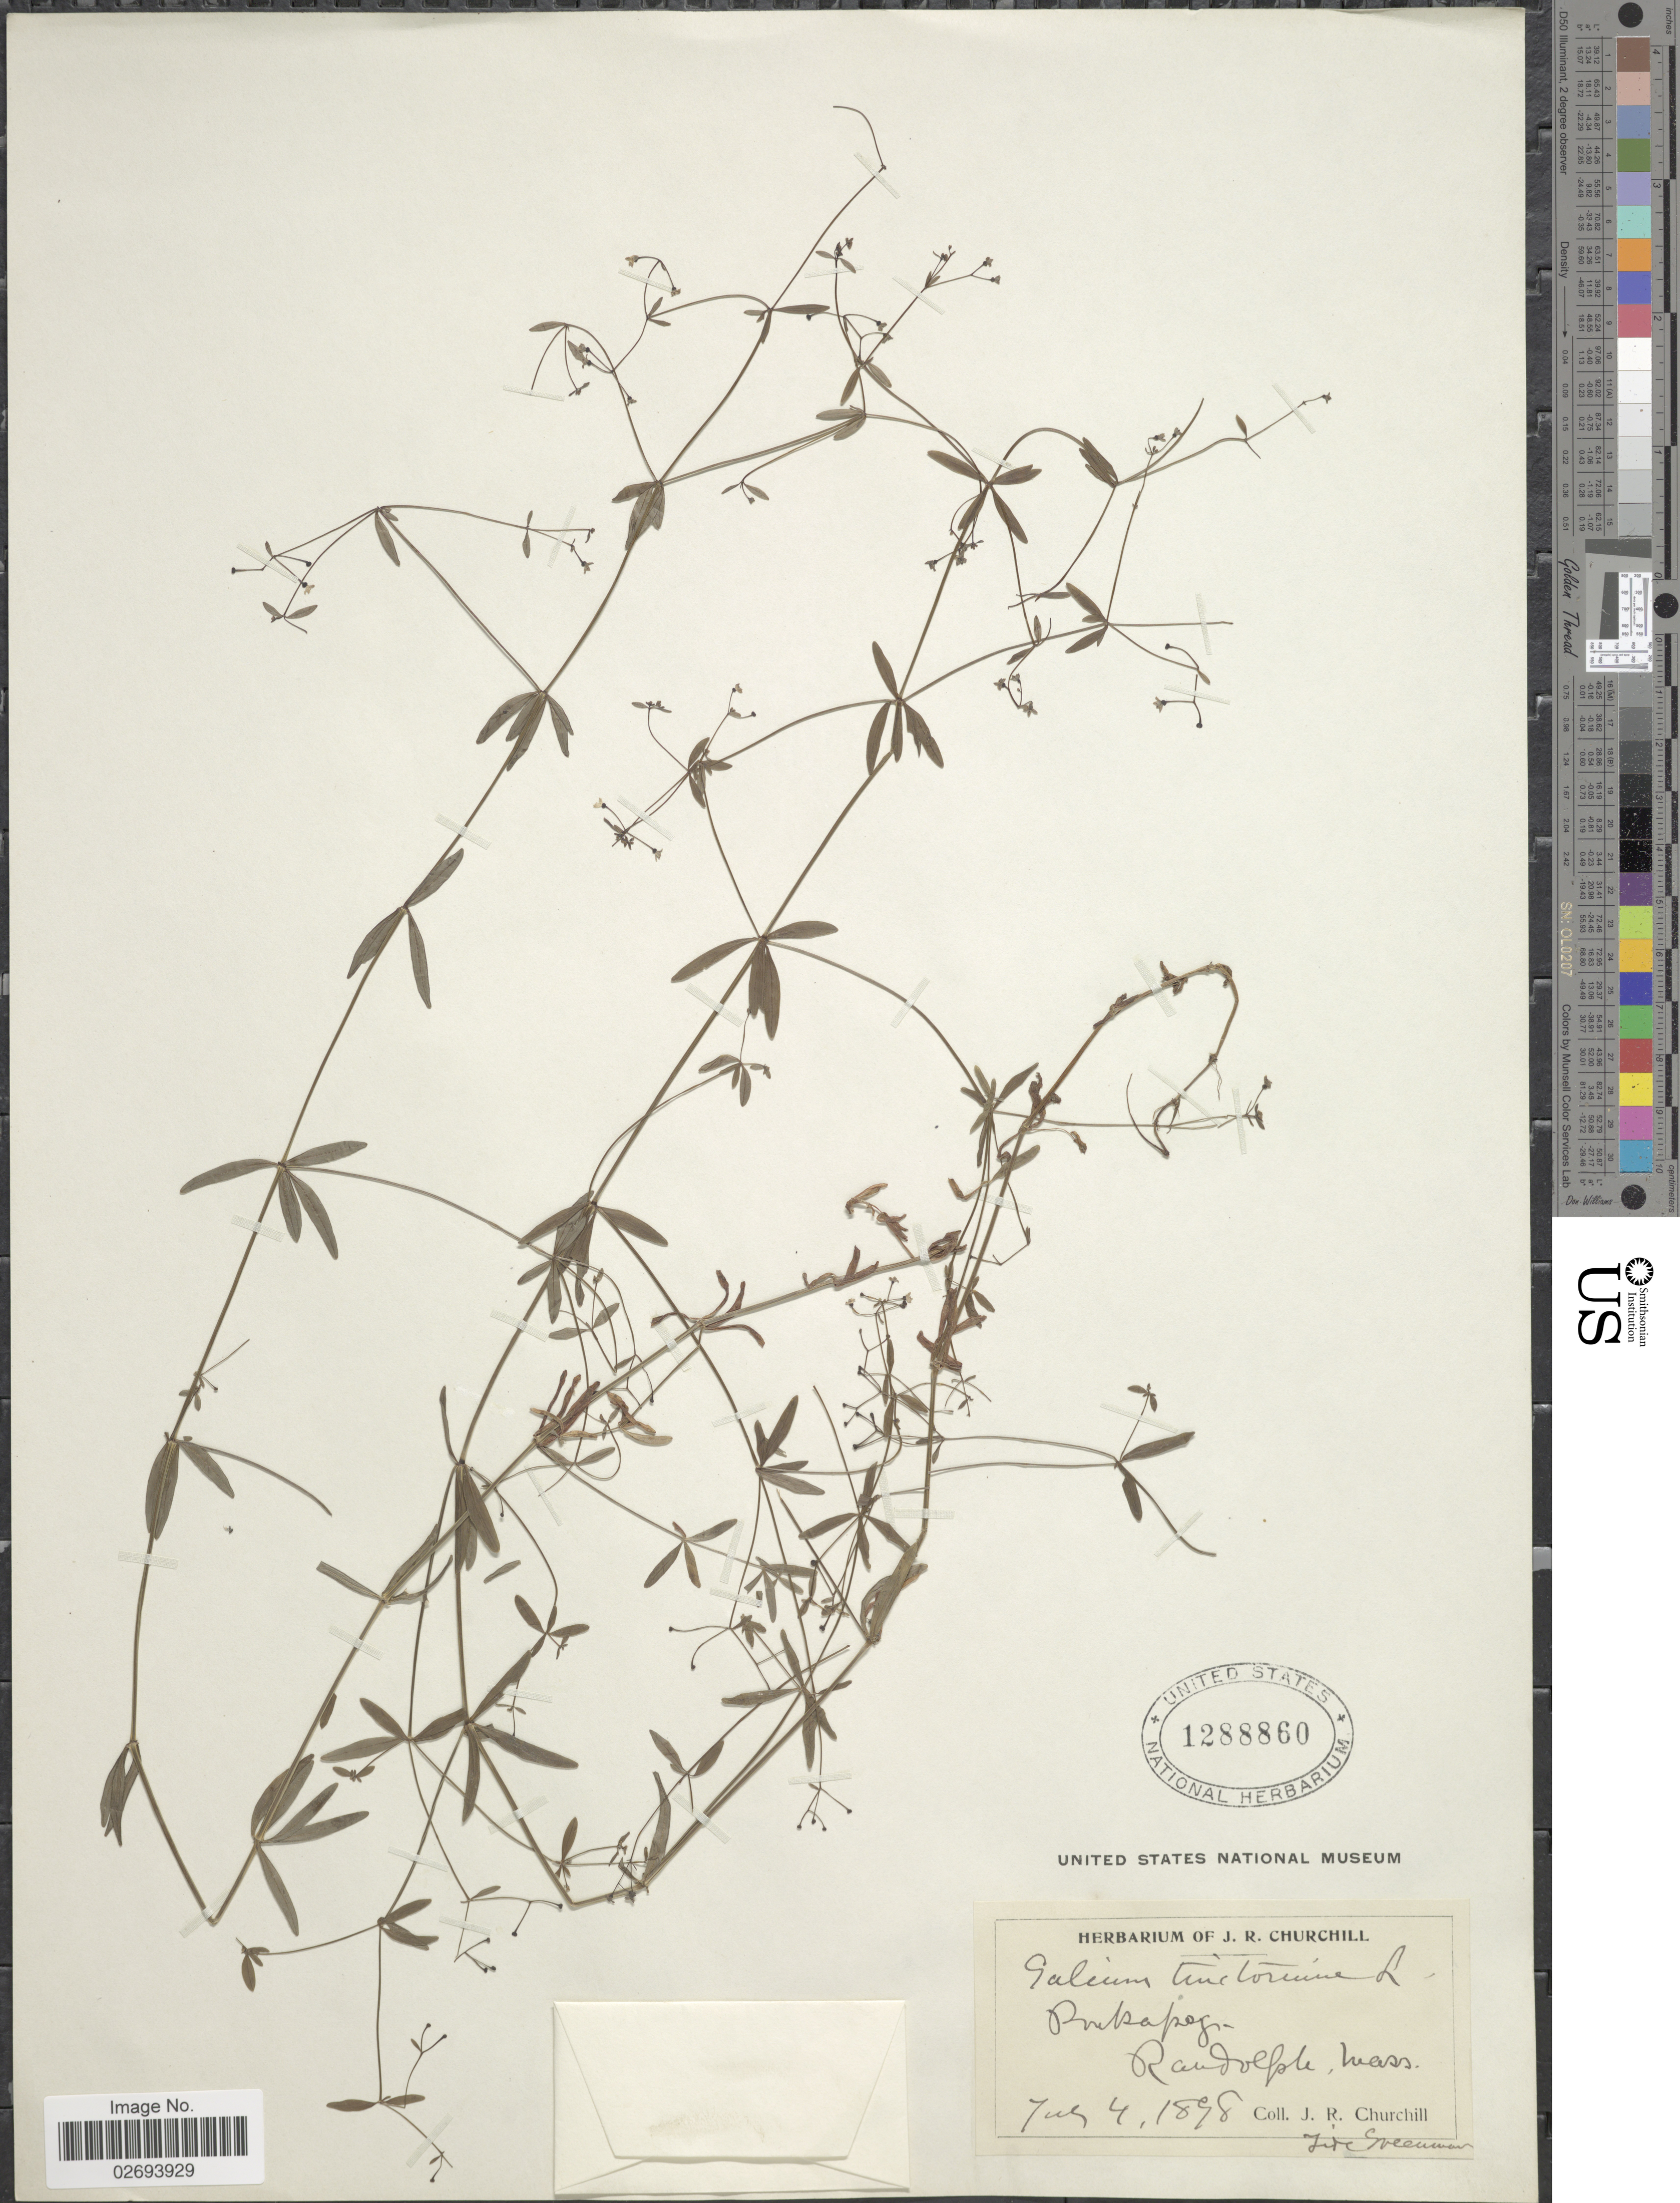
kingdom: Plantae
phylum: Tracheophyta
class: Magnoliopsida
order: Gentianales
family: Rubiaceae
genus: Galium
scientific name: Galium tinctorium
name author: (L.) Scop.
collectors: J. Churchill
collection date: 1898-07-04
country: United States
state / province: Massachusetts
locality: Ponkapog, Randolph.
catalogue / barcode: US 1288860